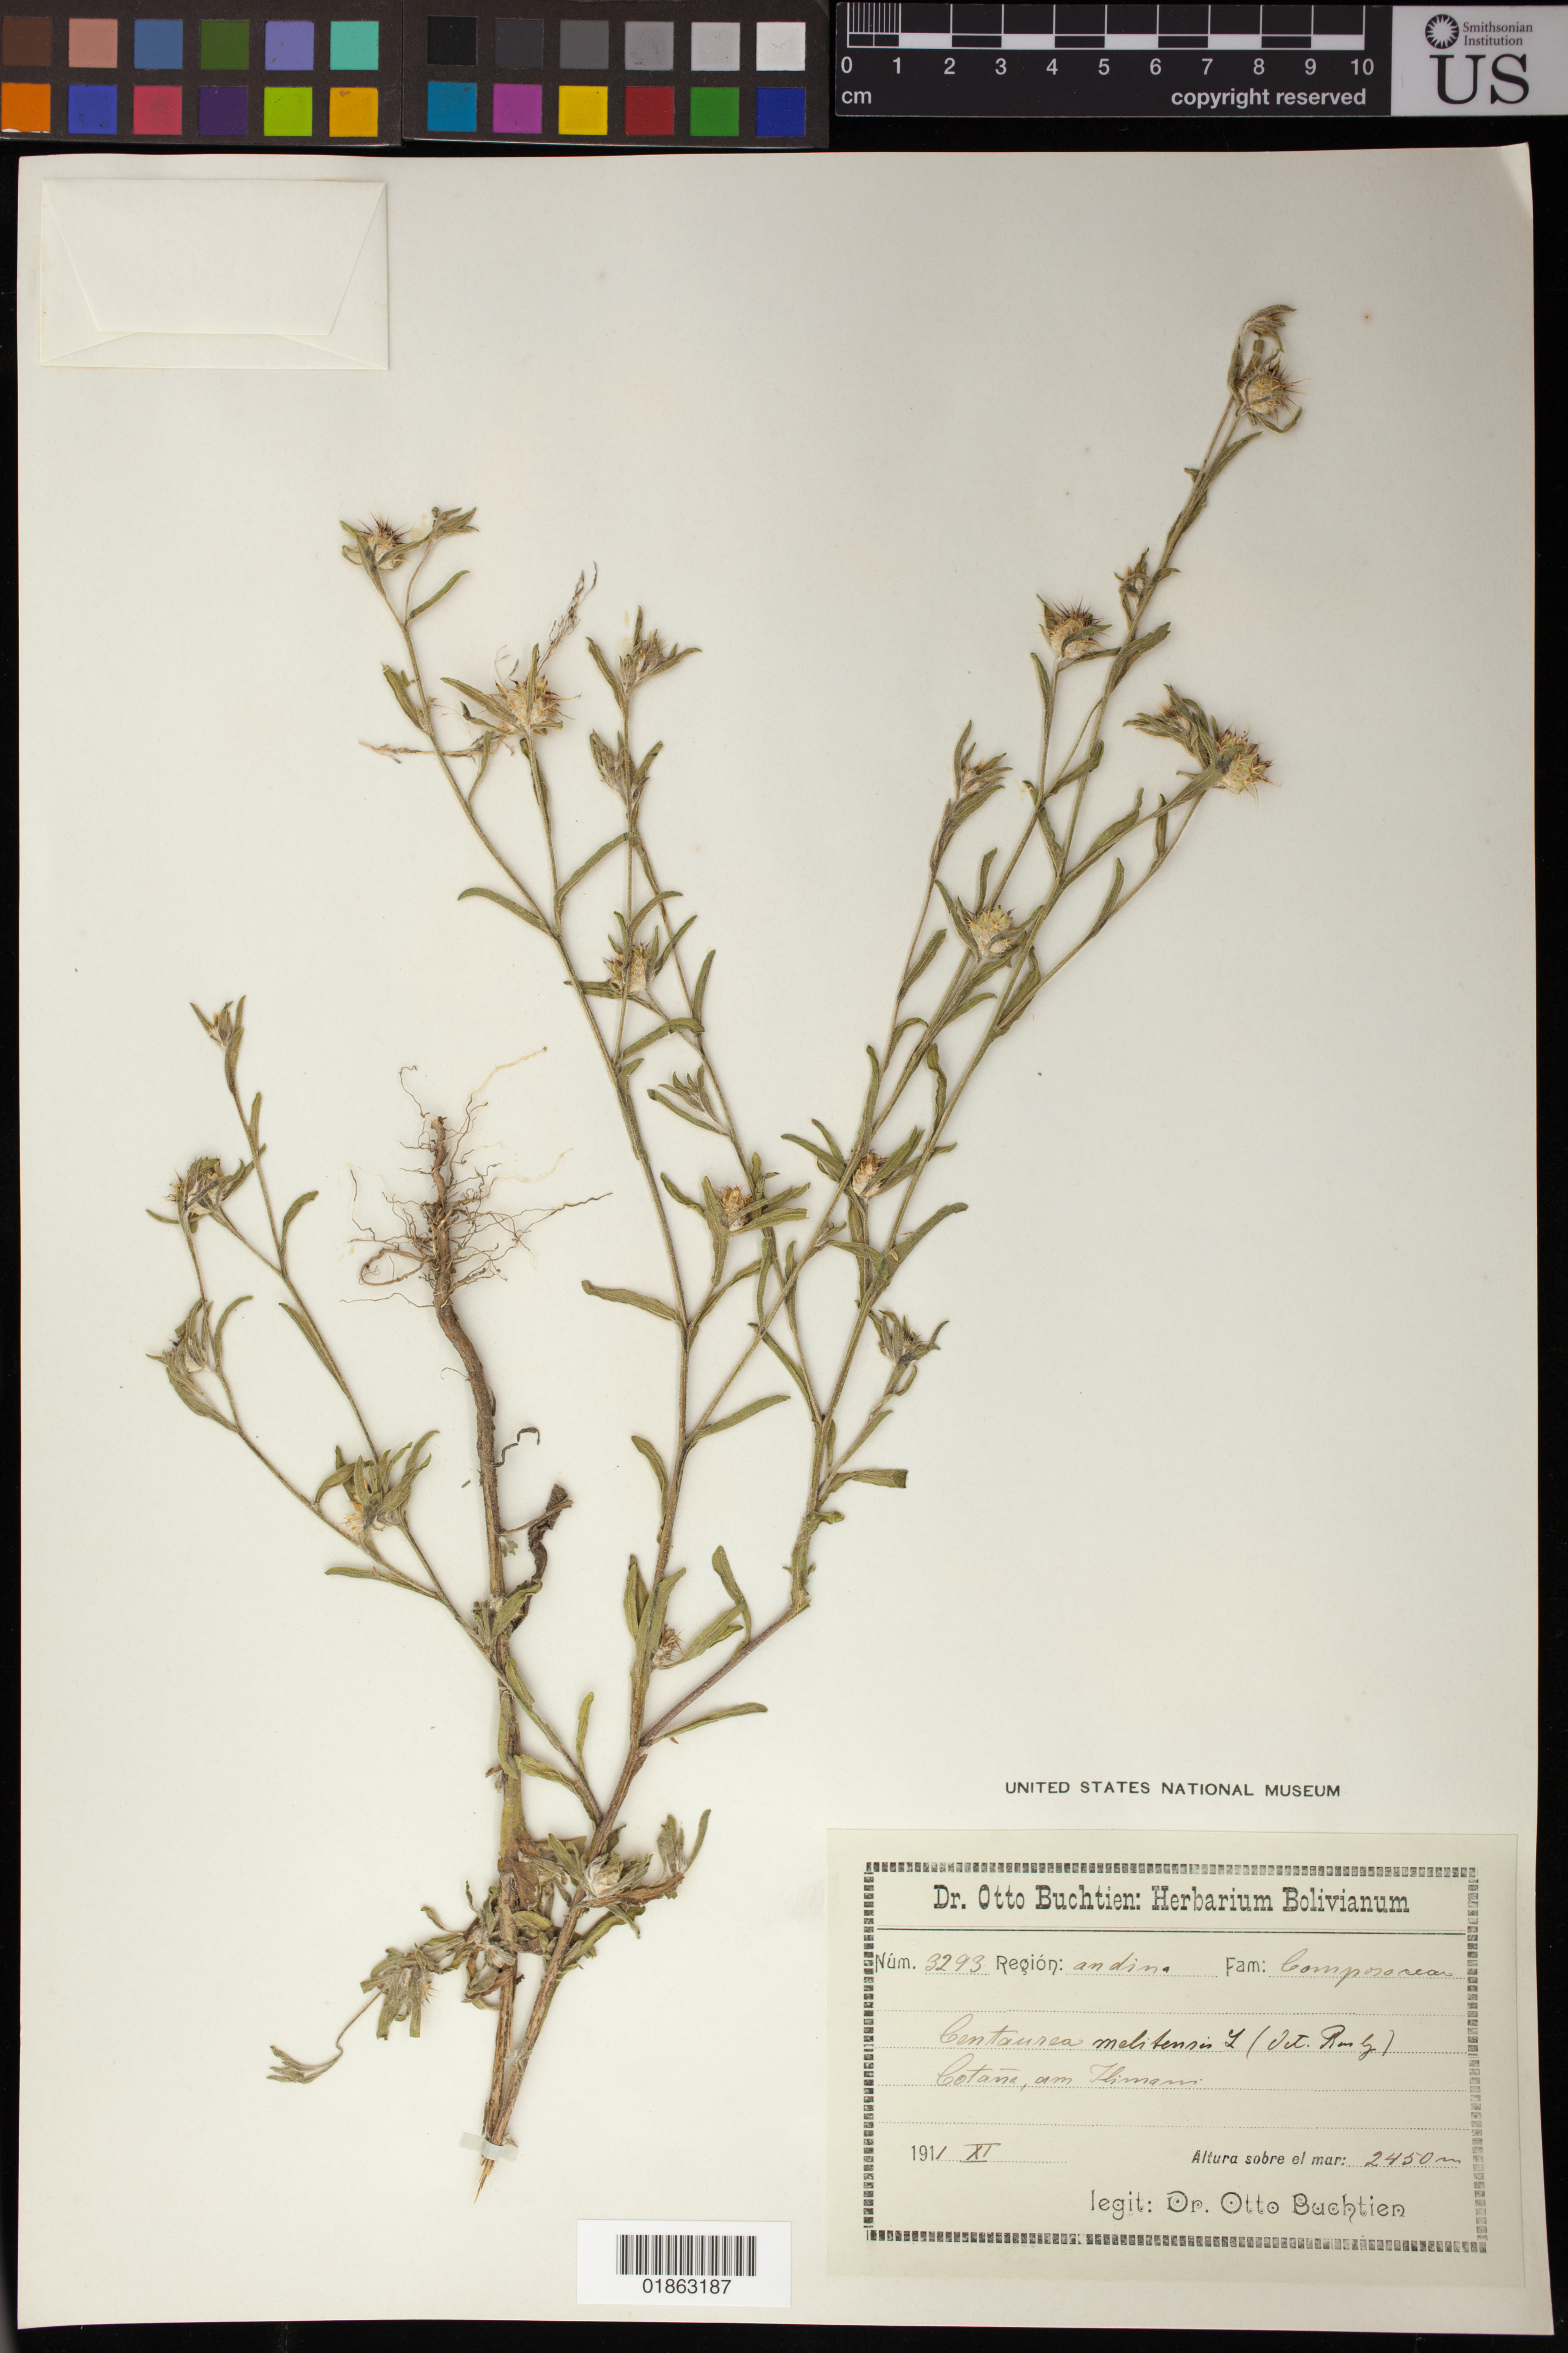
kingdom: Plantae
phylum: Tracheophyta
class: Magnoliopsida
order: Asterales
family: Asteraceae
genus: Centaurea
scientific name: Centaurea melitensis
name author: L.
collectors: O. Buchtien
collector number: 3293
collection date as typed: Nov 1911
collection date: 1911-11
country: Bolivia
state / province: La Paz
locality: Cotaña, am Illimani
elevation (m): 2450